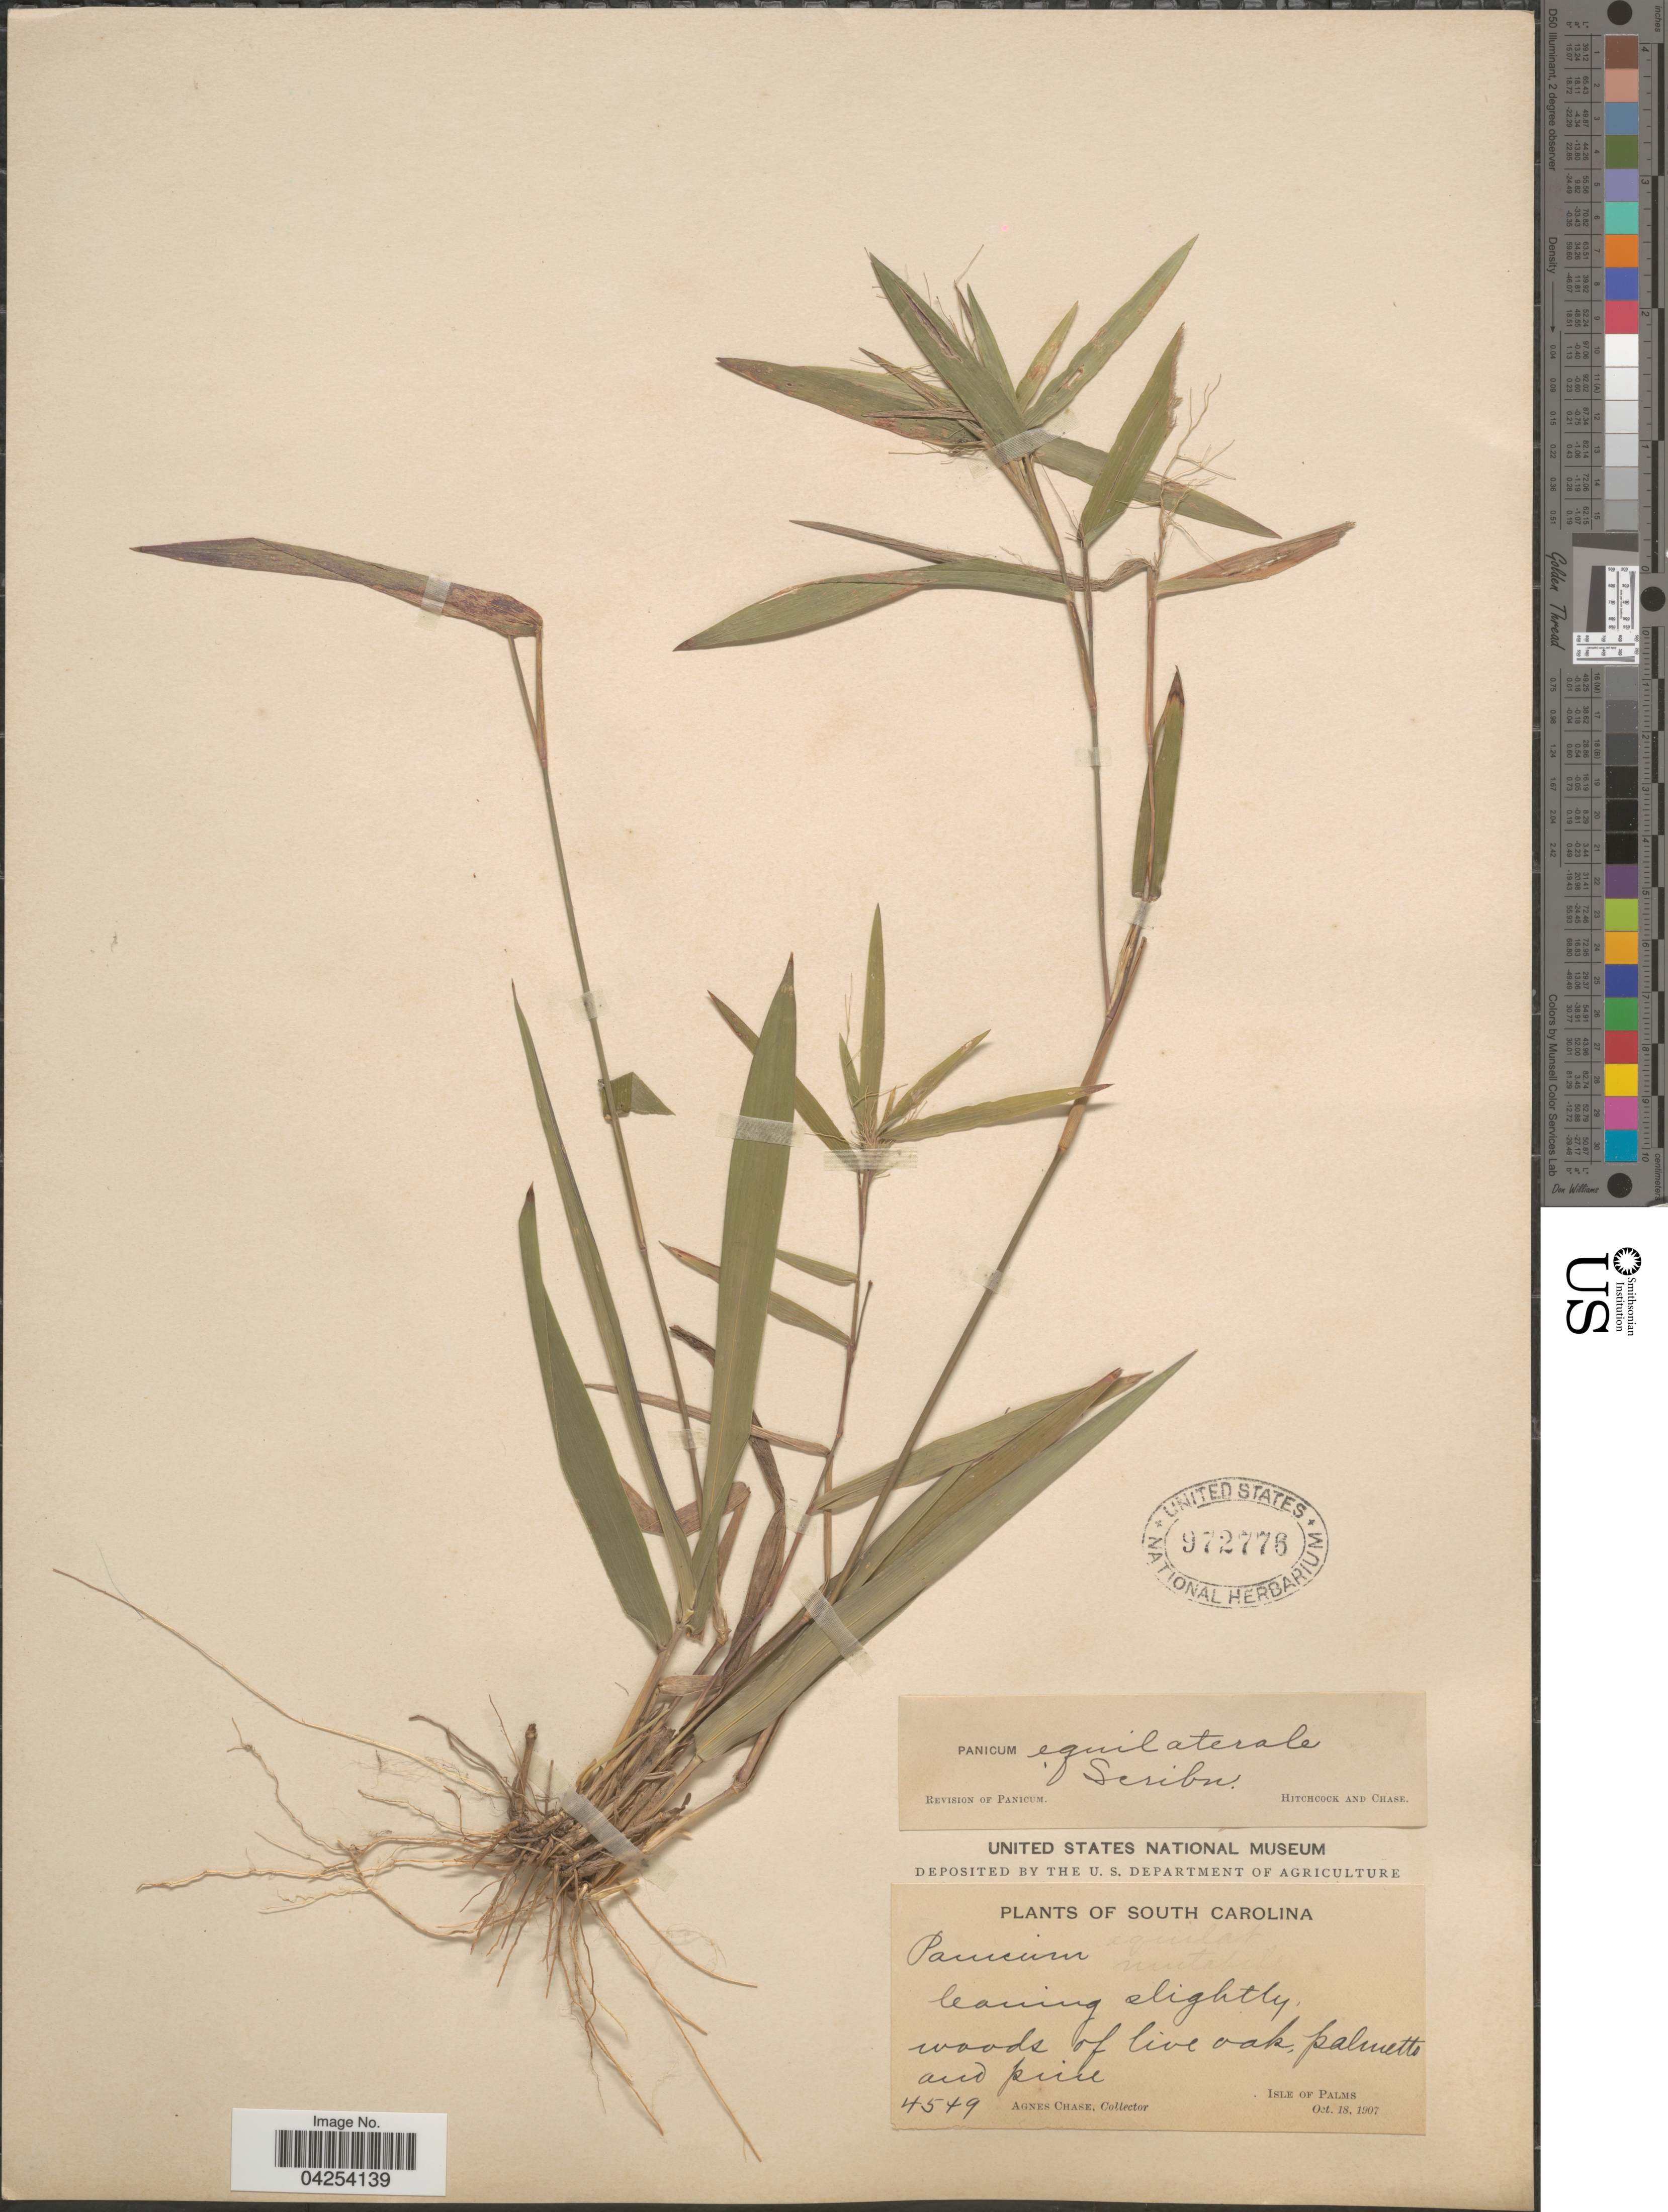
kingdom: Plantae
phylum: Tracheophyta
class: Liliopsida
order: Poales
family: Poaceae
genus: Dichanthelium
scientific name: Dichanthelium commutatum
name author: (Schult.) Gould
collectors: A. Chase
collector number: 4549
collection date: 1907-10-18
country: United States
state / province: South Carolina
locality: Woods of live oak, palmetto and pine. Isle of Palms.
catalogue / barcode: US 972776